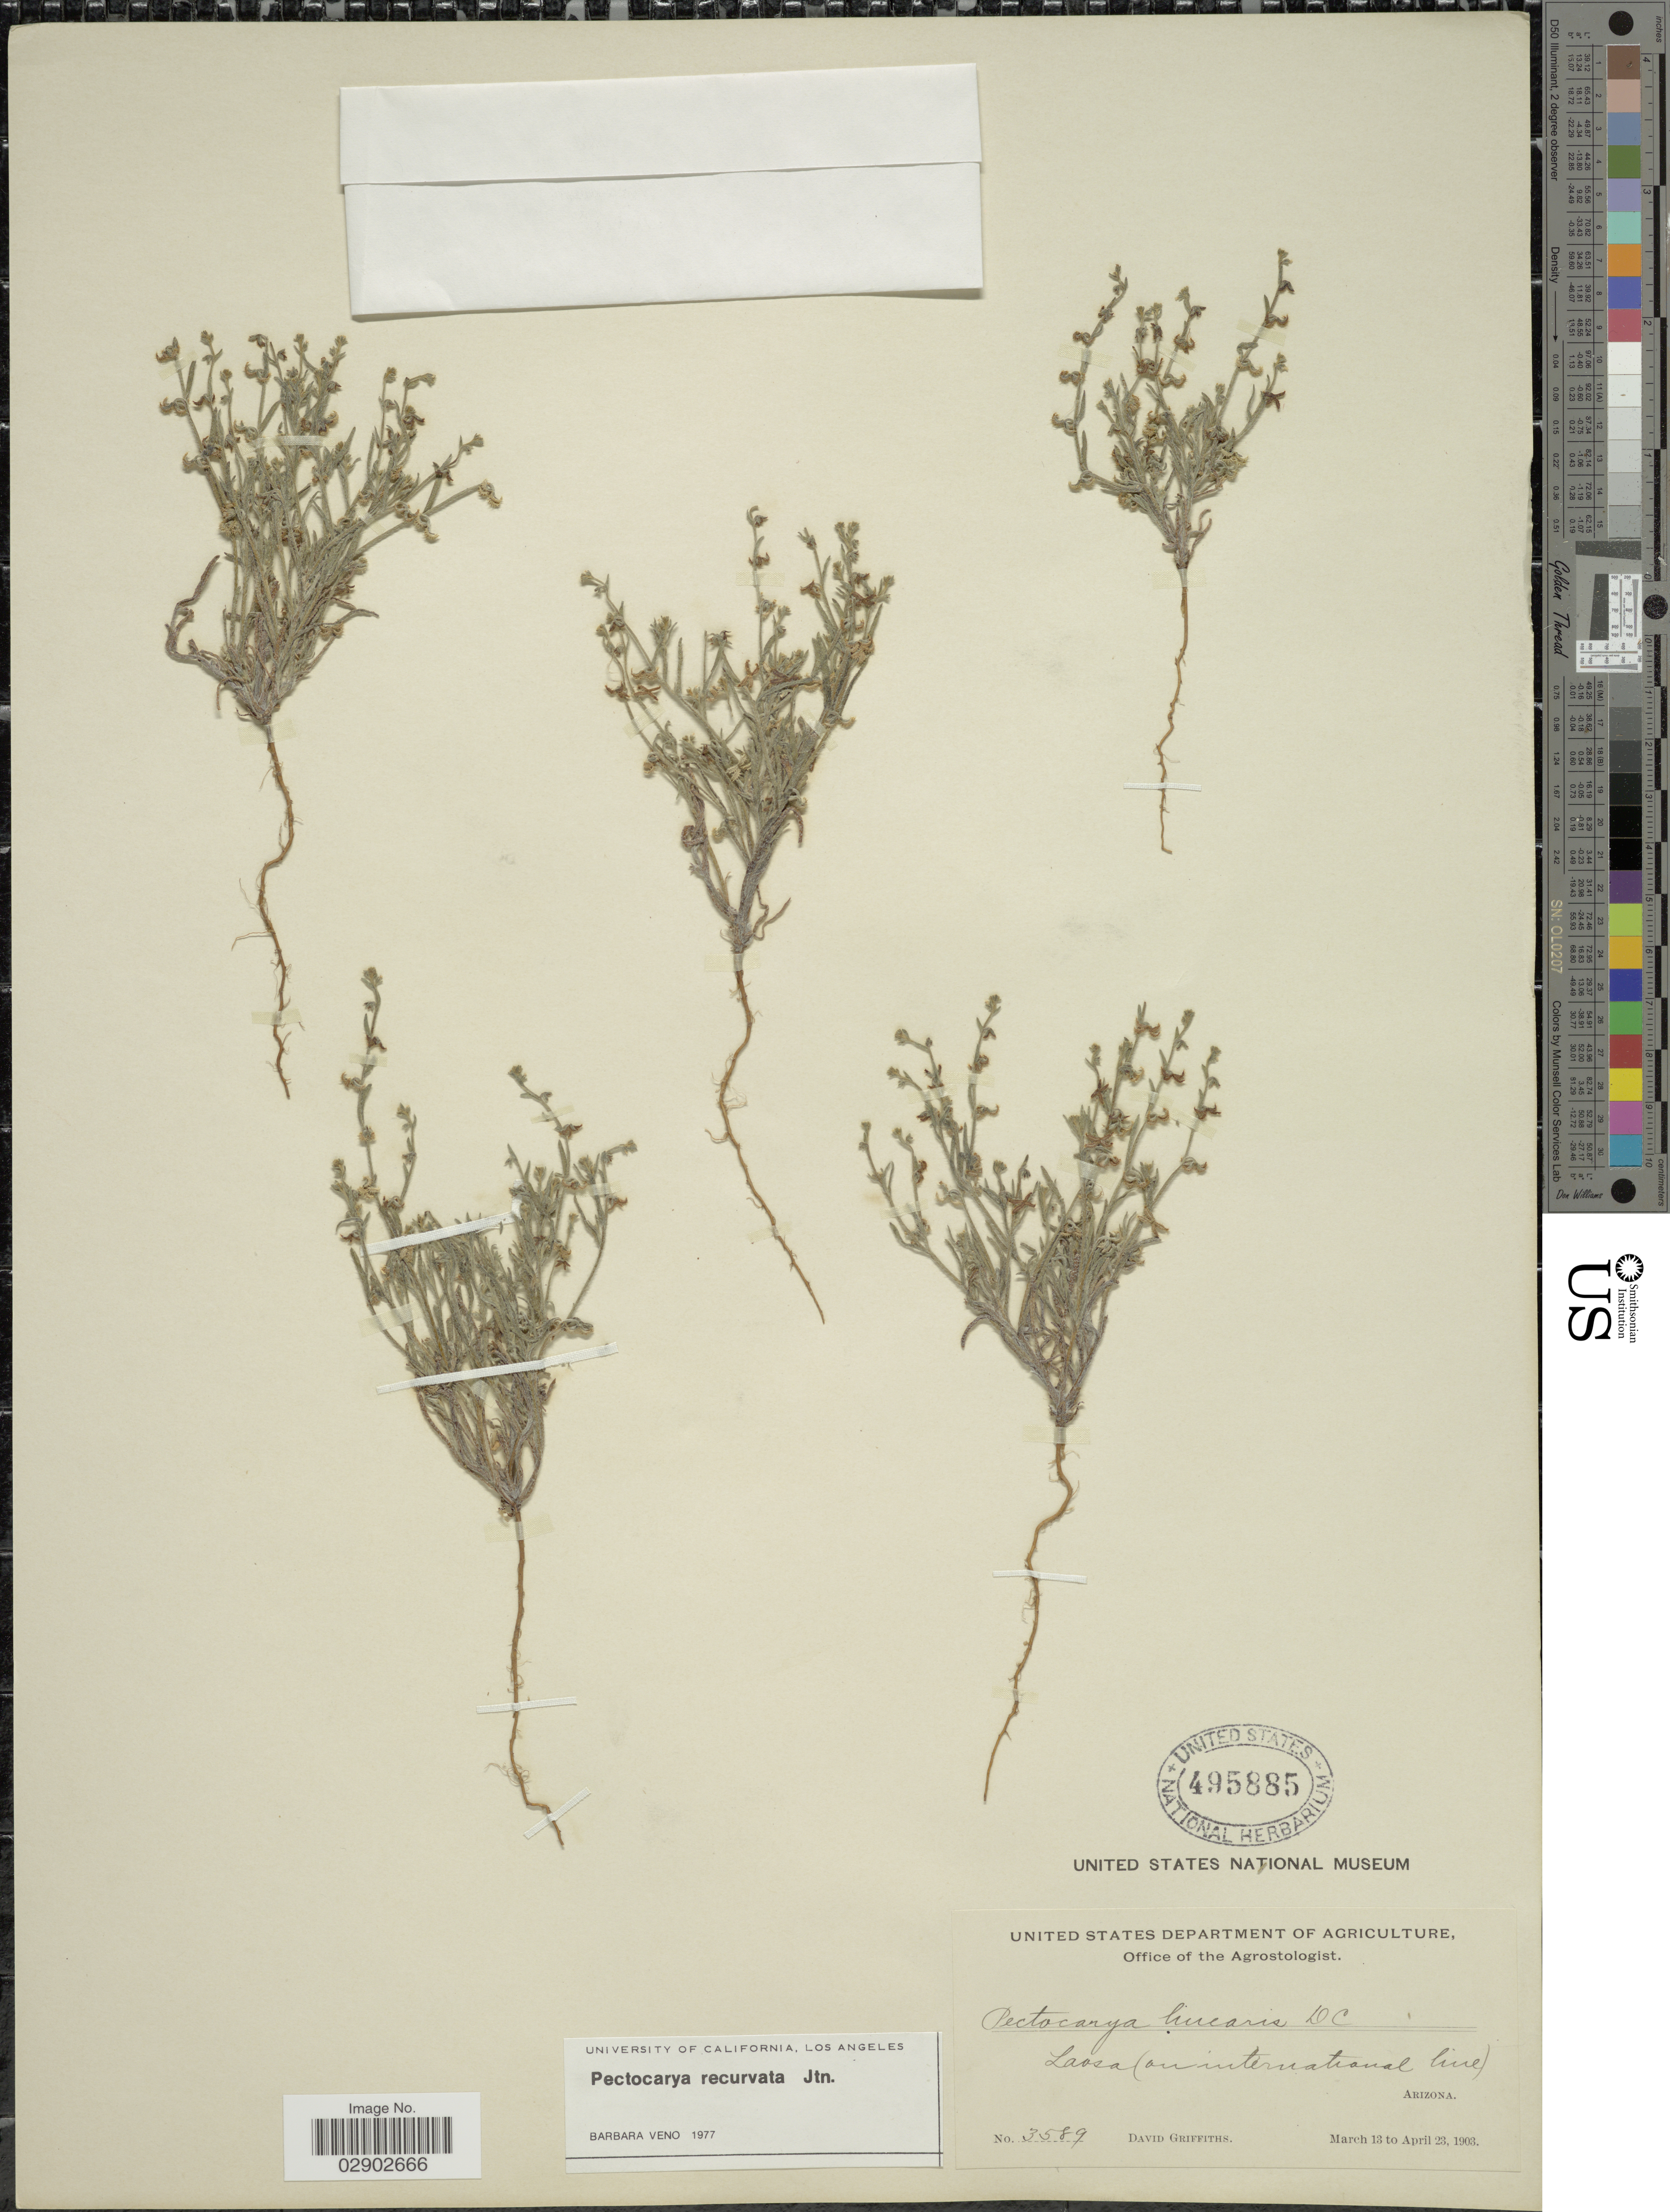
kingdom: Plantae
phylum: Tracheophyta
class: Magnoliopsida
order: Boraginales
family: Boraginaceae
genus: Pectocarya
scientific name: Pectocarya recurvata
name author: I.M. Johnst.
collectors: D. Griffiths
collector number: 3589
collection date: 1903-03-13/1903-04-23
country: United States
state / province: Arizona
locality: Laosa (on international line).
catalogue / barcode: US 495885